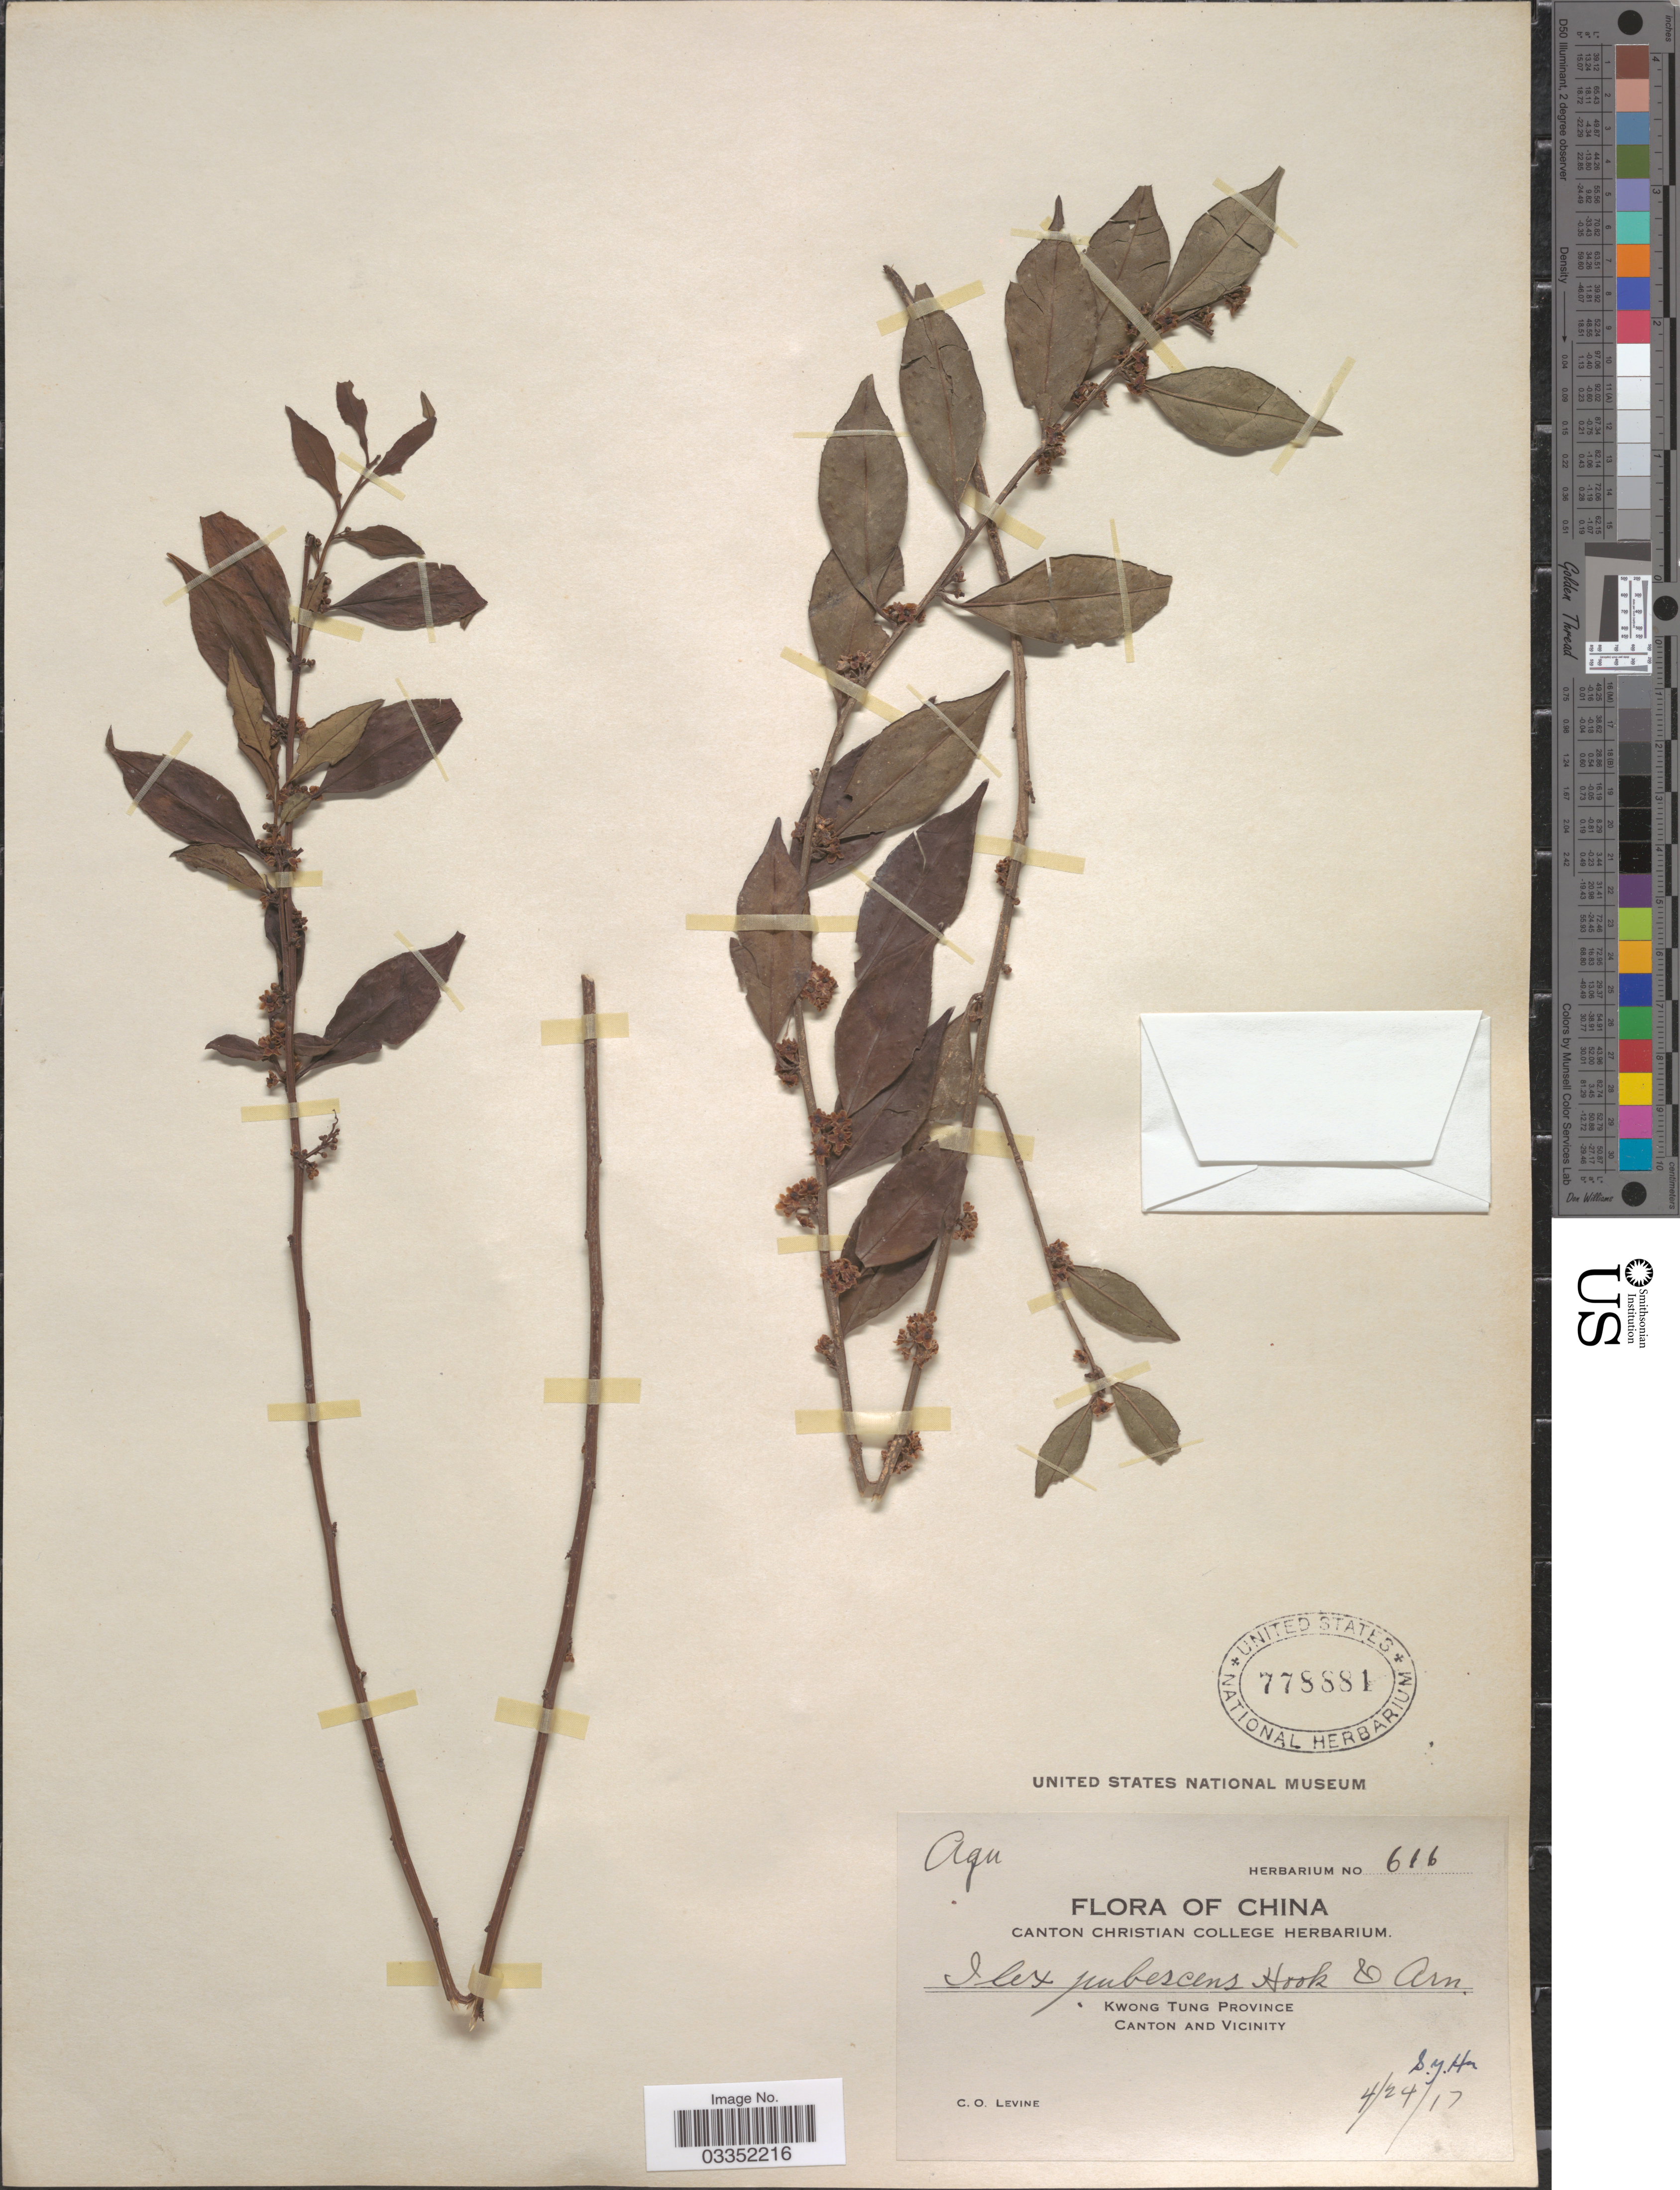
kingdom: Plantae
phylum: Tracheophyta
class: Magnoliopsida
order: Aquifoliales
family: Aquifoliaceae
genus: Ilex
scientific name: Ilex pubescens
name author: Hook. & Arn.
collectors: C. O. Levine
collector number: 616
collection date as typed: Transcribed d/m/y: 24/4/17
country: China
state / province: Guangdong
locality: Kwong Tung Province, Canton and Vicinity.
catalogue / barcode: US 778881